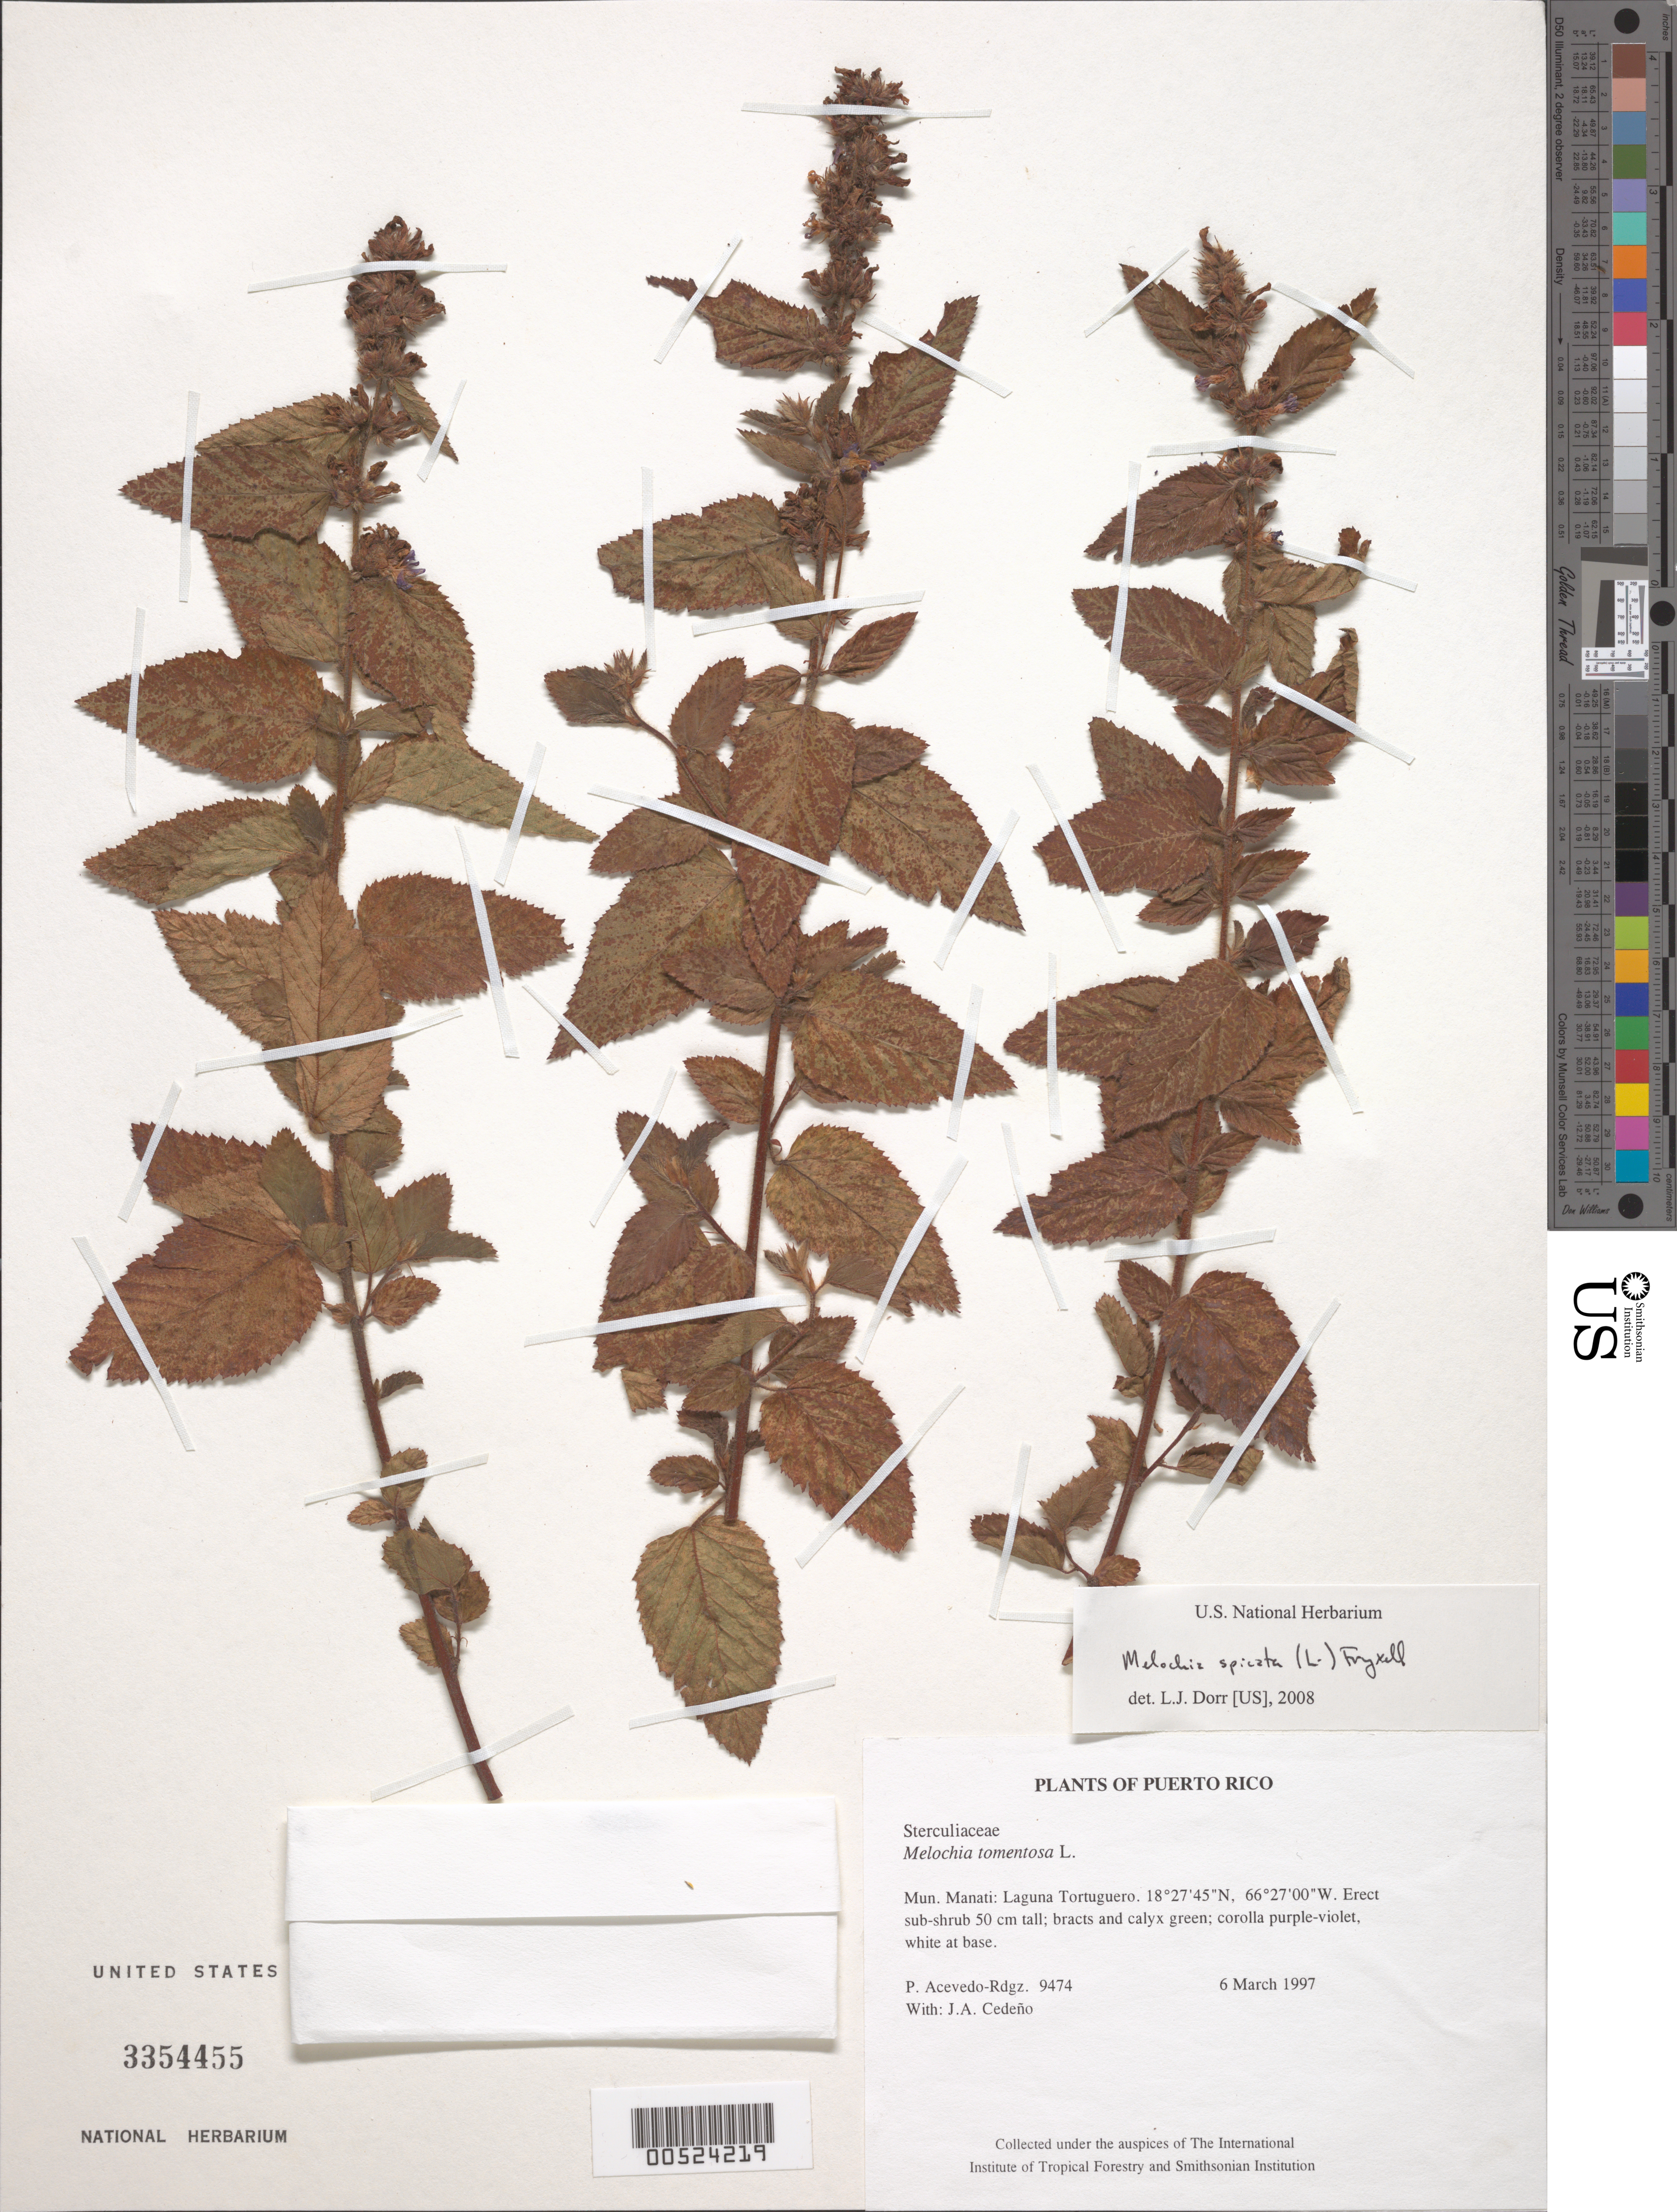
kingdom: Plantae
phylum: Tracheophyta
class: Magnoliopsida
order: Malvales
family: Malvaceae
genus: Melochia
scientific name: Melochia spicata var. spicata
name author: (L.) Fryxell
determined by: Dorr, L. J., (BOT), Smithsonian Institution - National Museum of Natural History (UNITED STATES)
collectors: P. Acevedo-Rodr. & J. A. Cedeño M.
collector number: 9474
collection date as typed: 06 Mar 1997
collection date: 1997-03-06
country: Puerto Rico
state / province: Manatí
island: Puerto Rico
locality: Manatí: Laguna Tortuguero.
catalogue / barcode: US 3354455